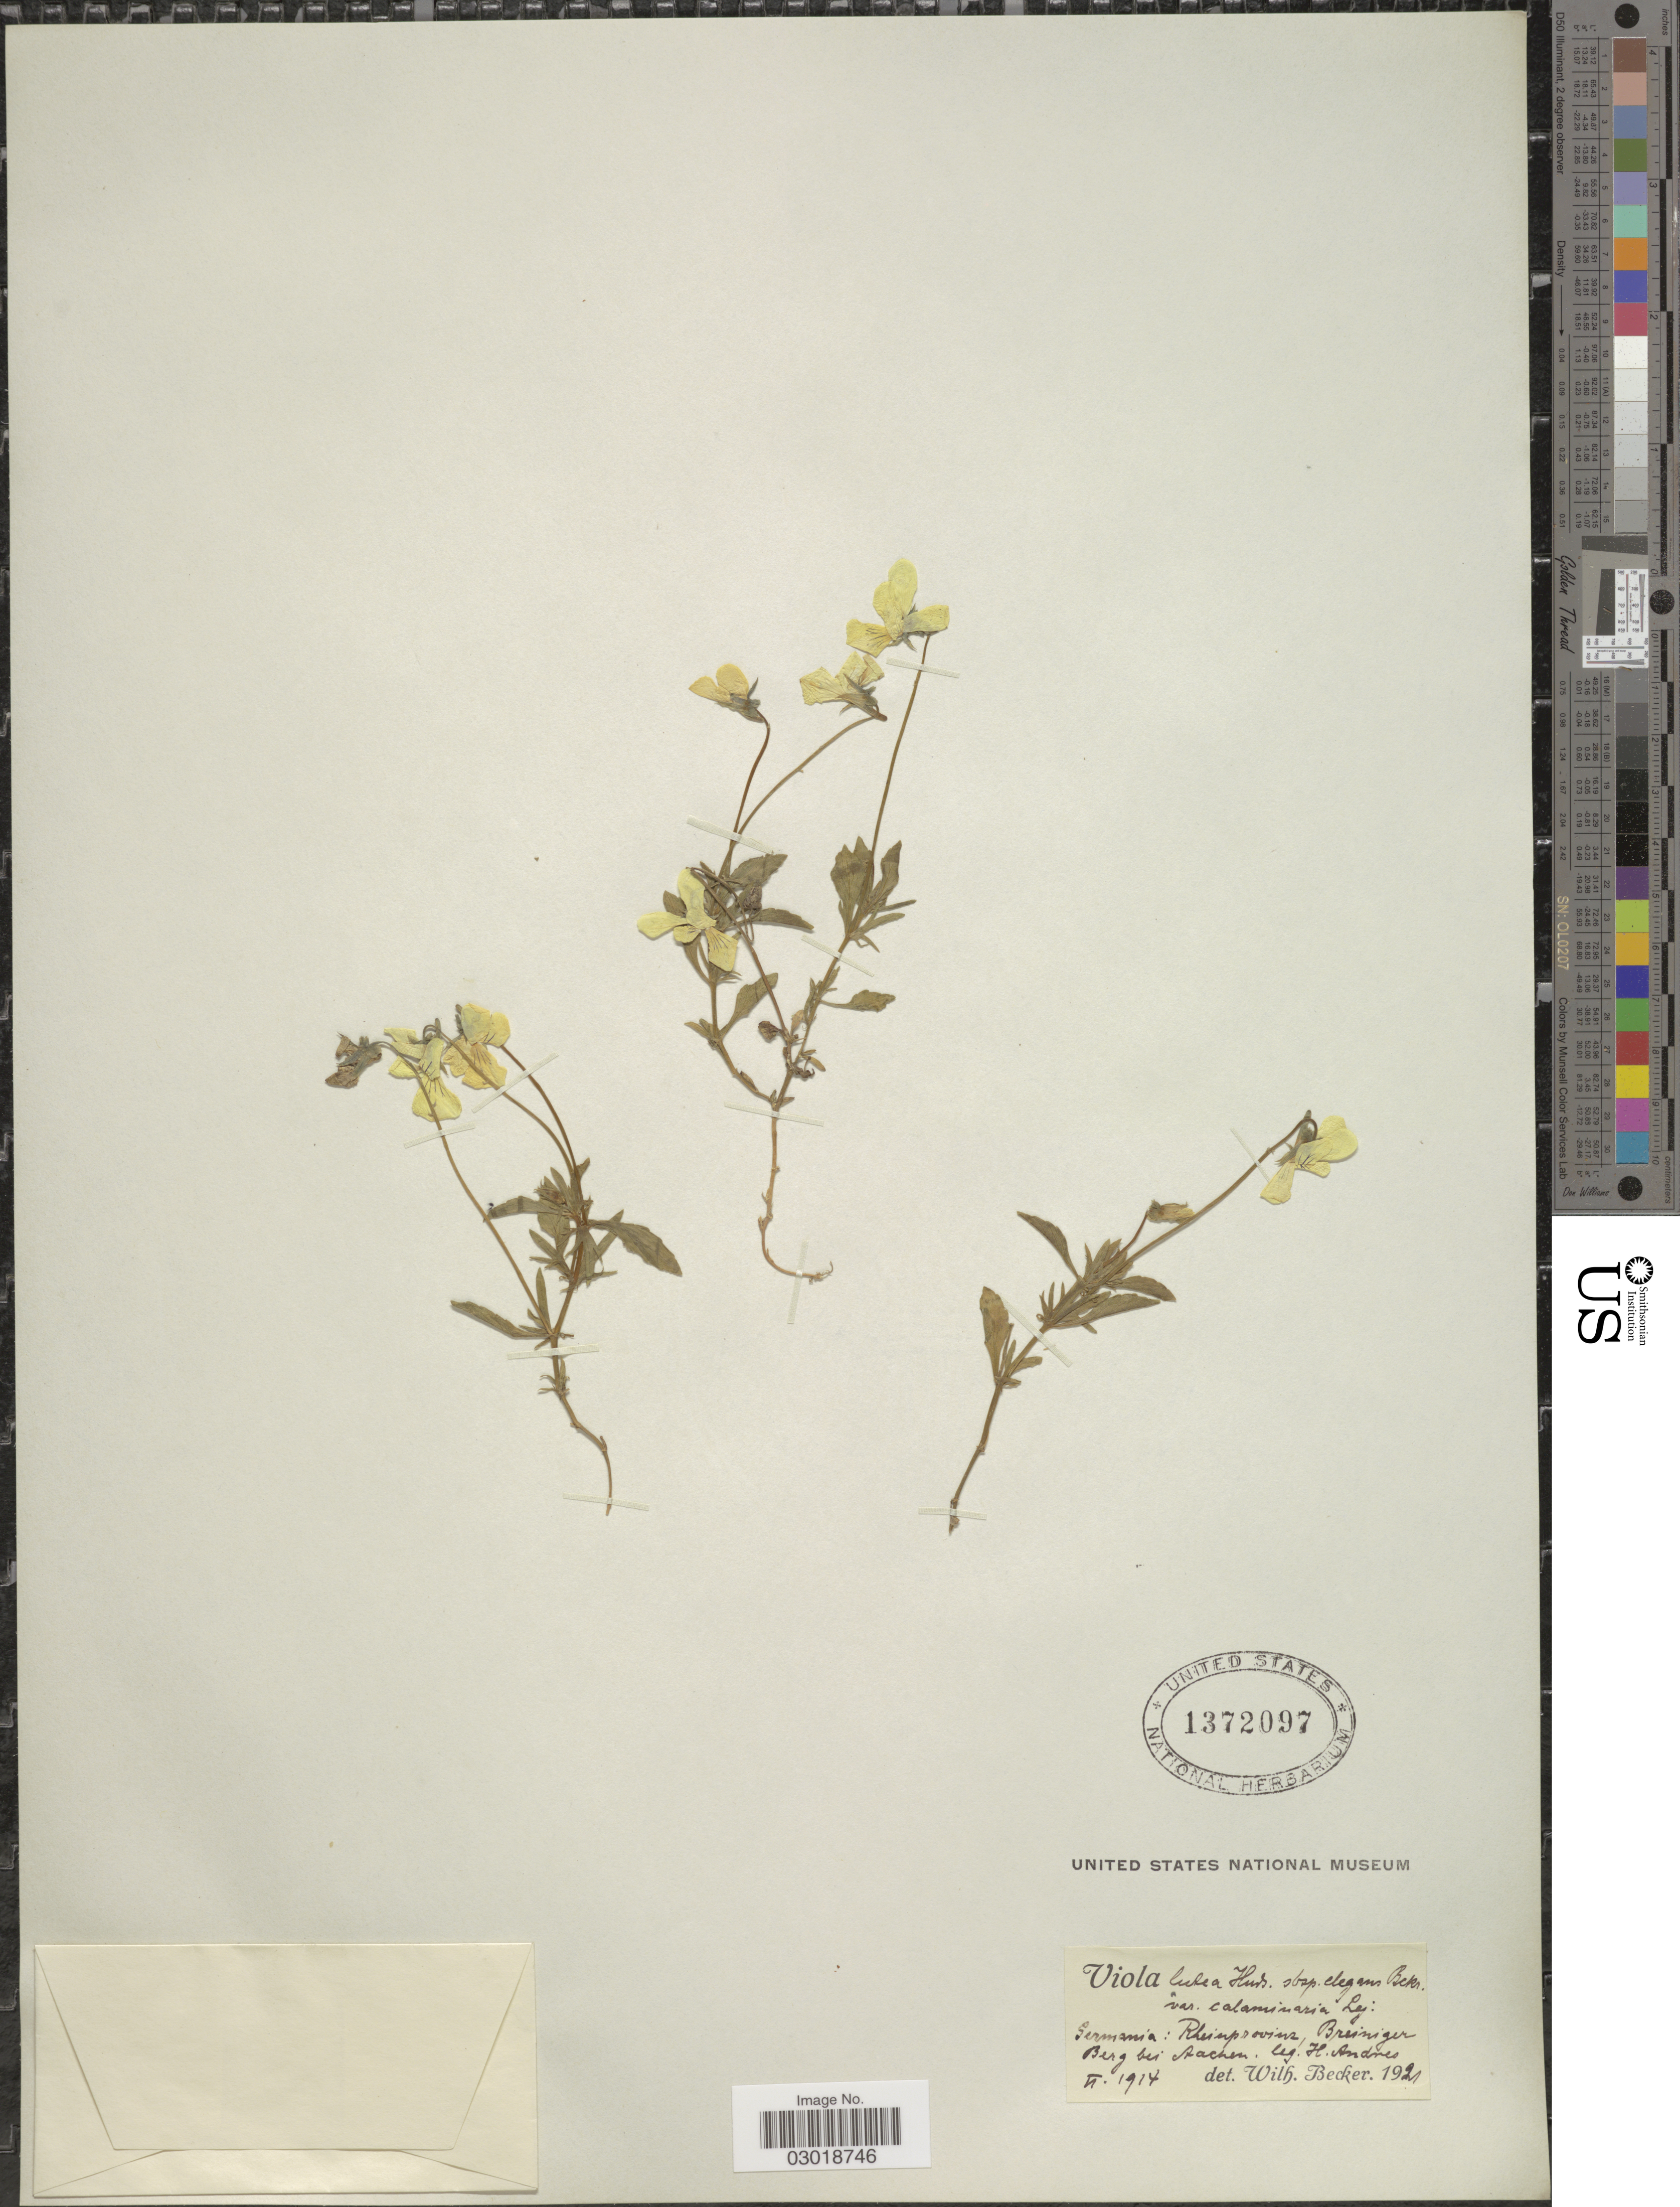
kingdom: Plantae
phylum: Tracheophyta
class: Magnoliopsida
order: Malpighiales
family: Violaceae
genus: Viola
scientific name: Viola lutea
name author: Huds.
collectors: H. Andres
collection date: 1914-06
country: Germany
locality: Rheinprovinz, Breiniger Berg bei Aachen.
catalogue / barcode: US 1372097